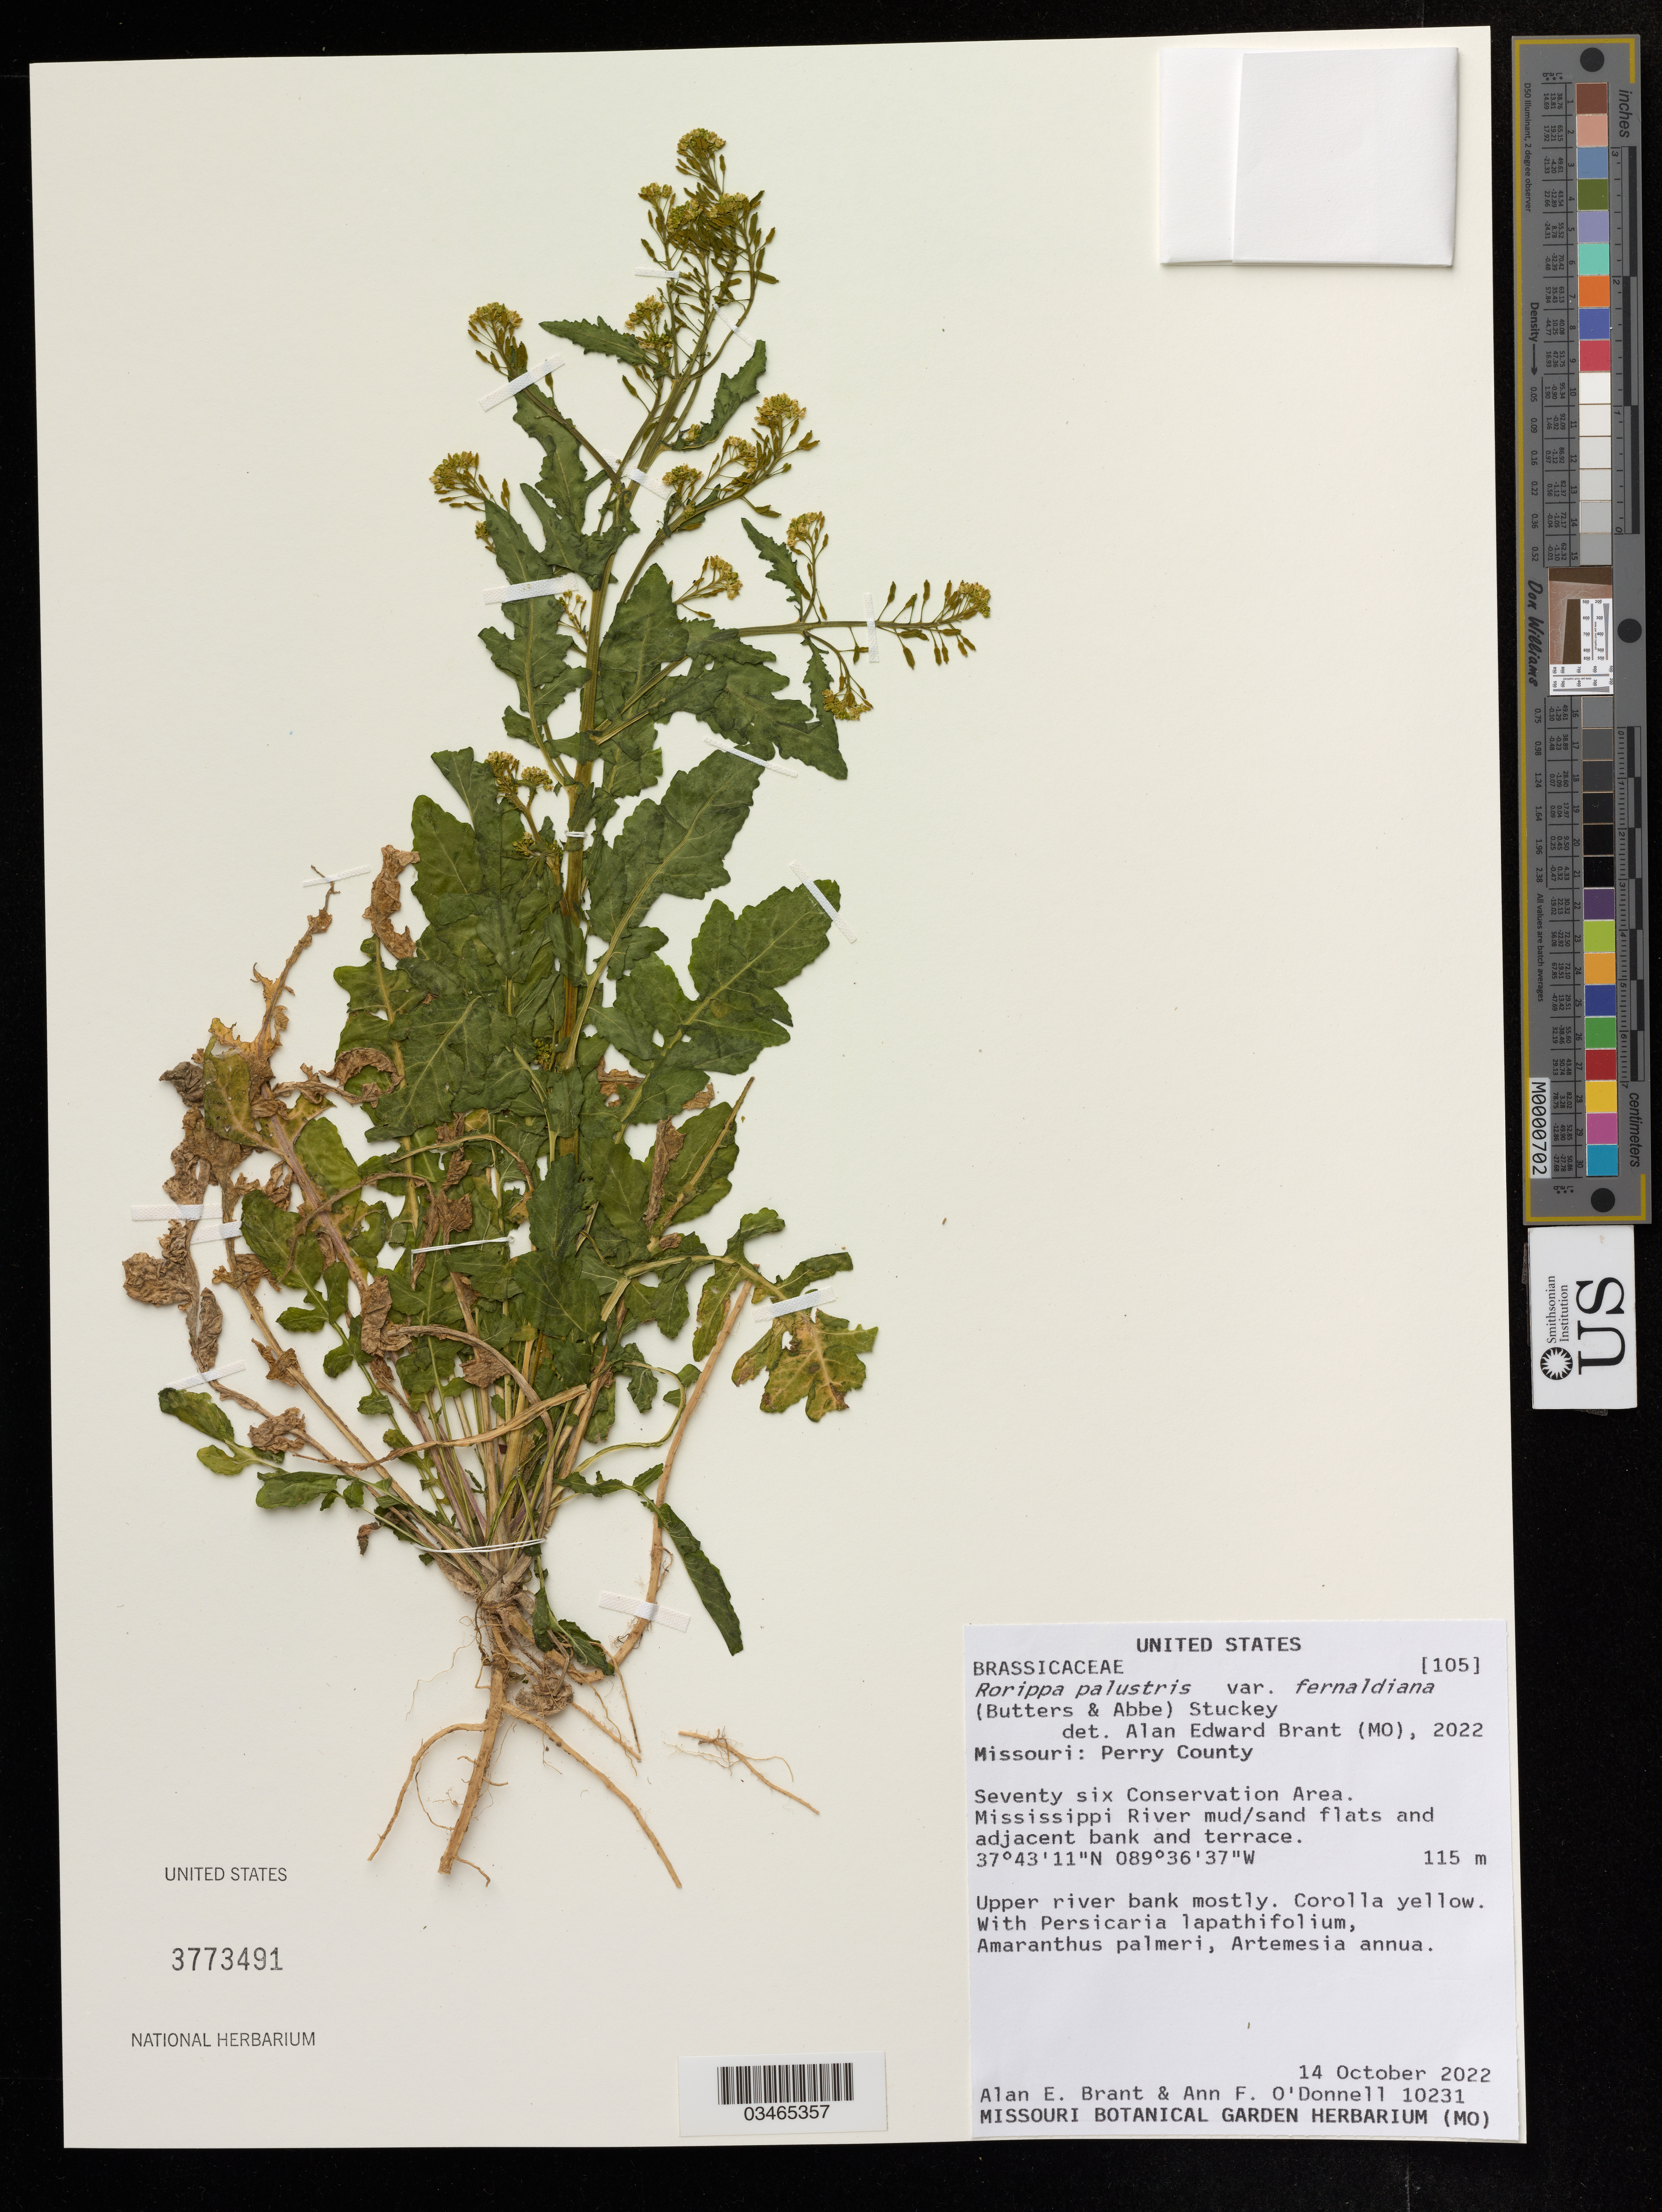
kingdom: Plantae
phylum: Tracheophyta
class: Magnoliopsida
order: Brassicales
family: Brassicaceae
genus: Rorippa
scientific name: Rorippa palustris var. fernaldiana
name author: (Butters & Abbe) Stuckey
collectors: A. Brant & A. O'Donnell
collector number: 105/10231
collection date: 2022-10-14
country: United States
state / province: Missouri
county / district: Perry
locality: Seventy six Conservation Area.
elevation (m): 115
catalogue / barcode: US 3773491